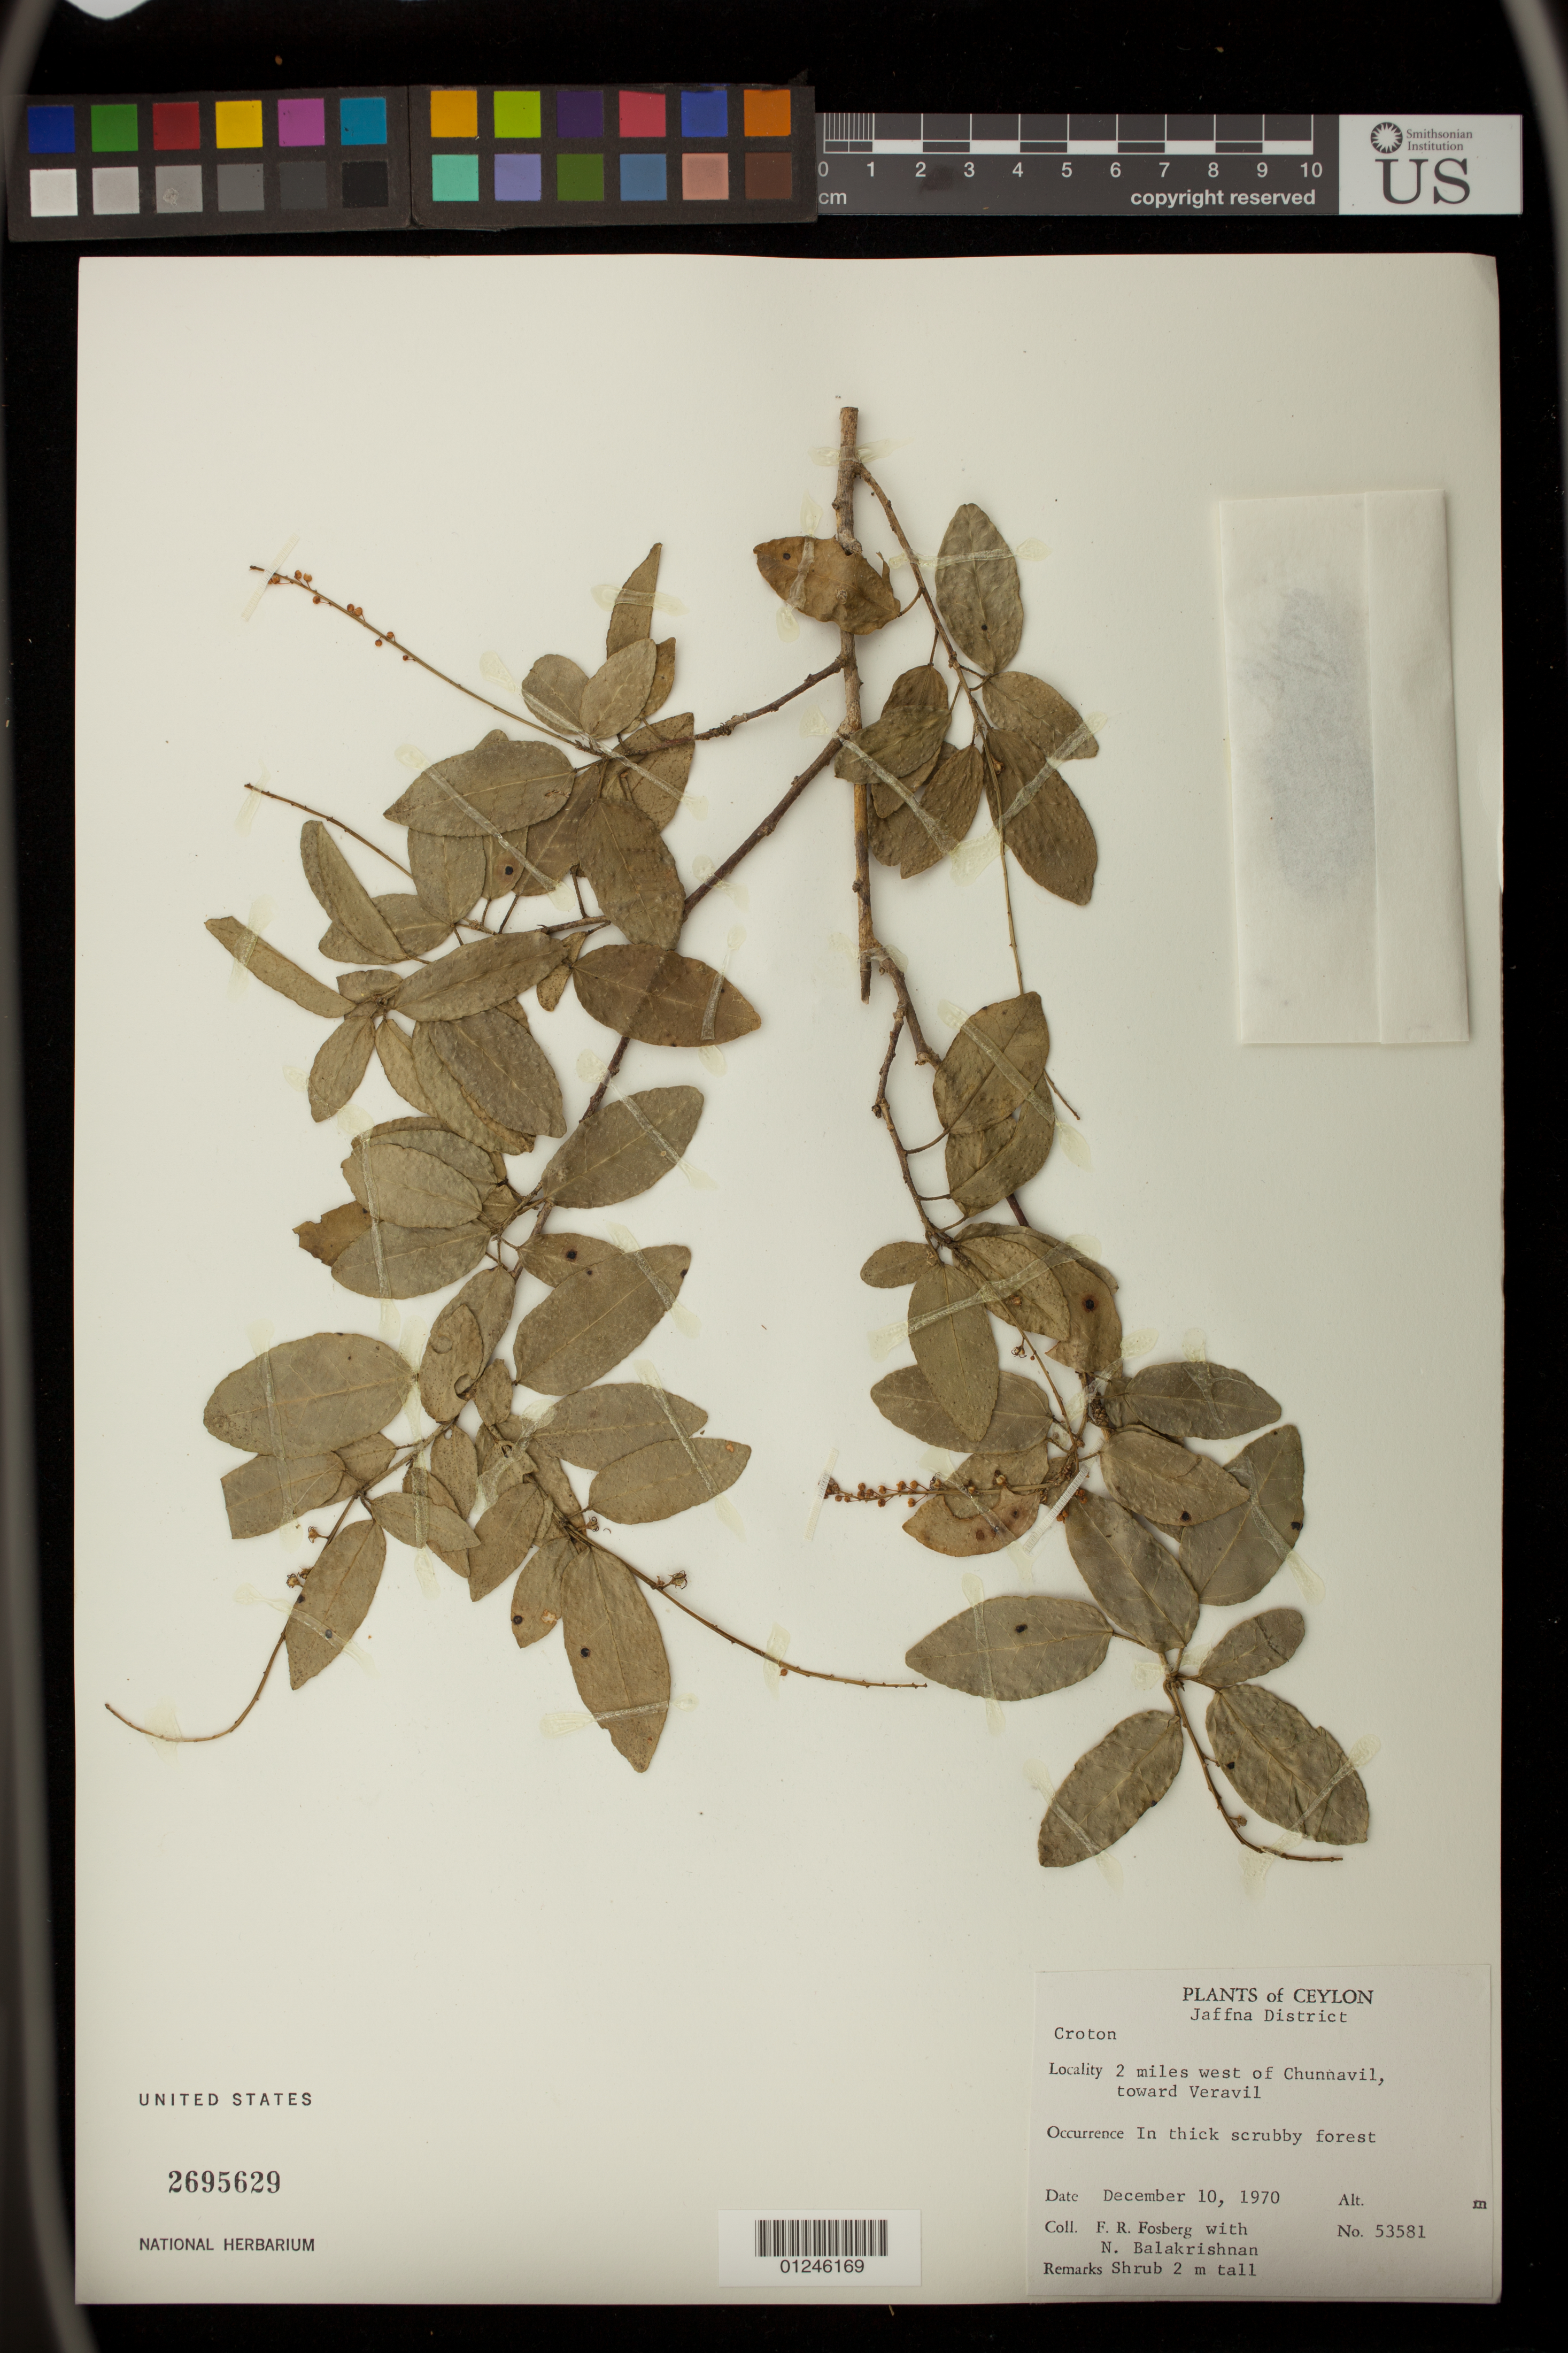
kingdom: Plantae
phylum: Tracheophyta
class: Magnoliopsida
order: Malpighiales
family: Euphorbiaceae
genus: Croton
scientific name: Croton sp.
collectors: F. R. Fosberg & N. Balakrishnan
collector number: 53581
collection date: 1970-12-10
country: Sri Lanka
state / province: Northern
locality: Jaffna District, 2 miles west of Chunnavil, toward Veravil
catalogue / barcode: US 2695629